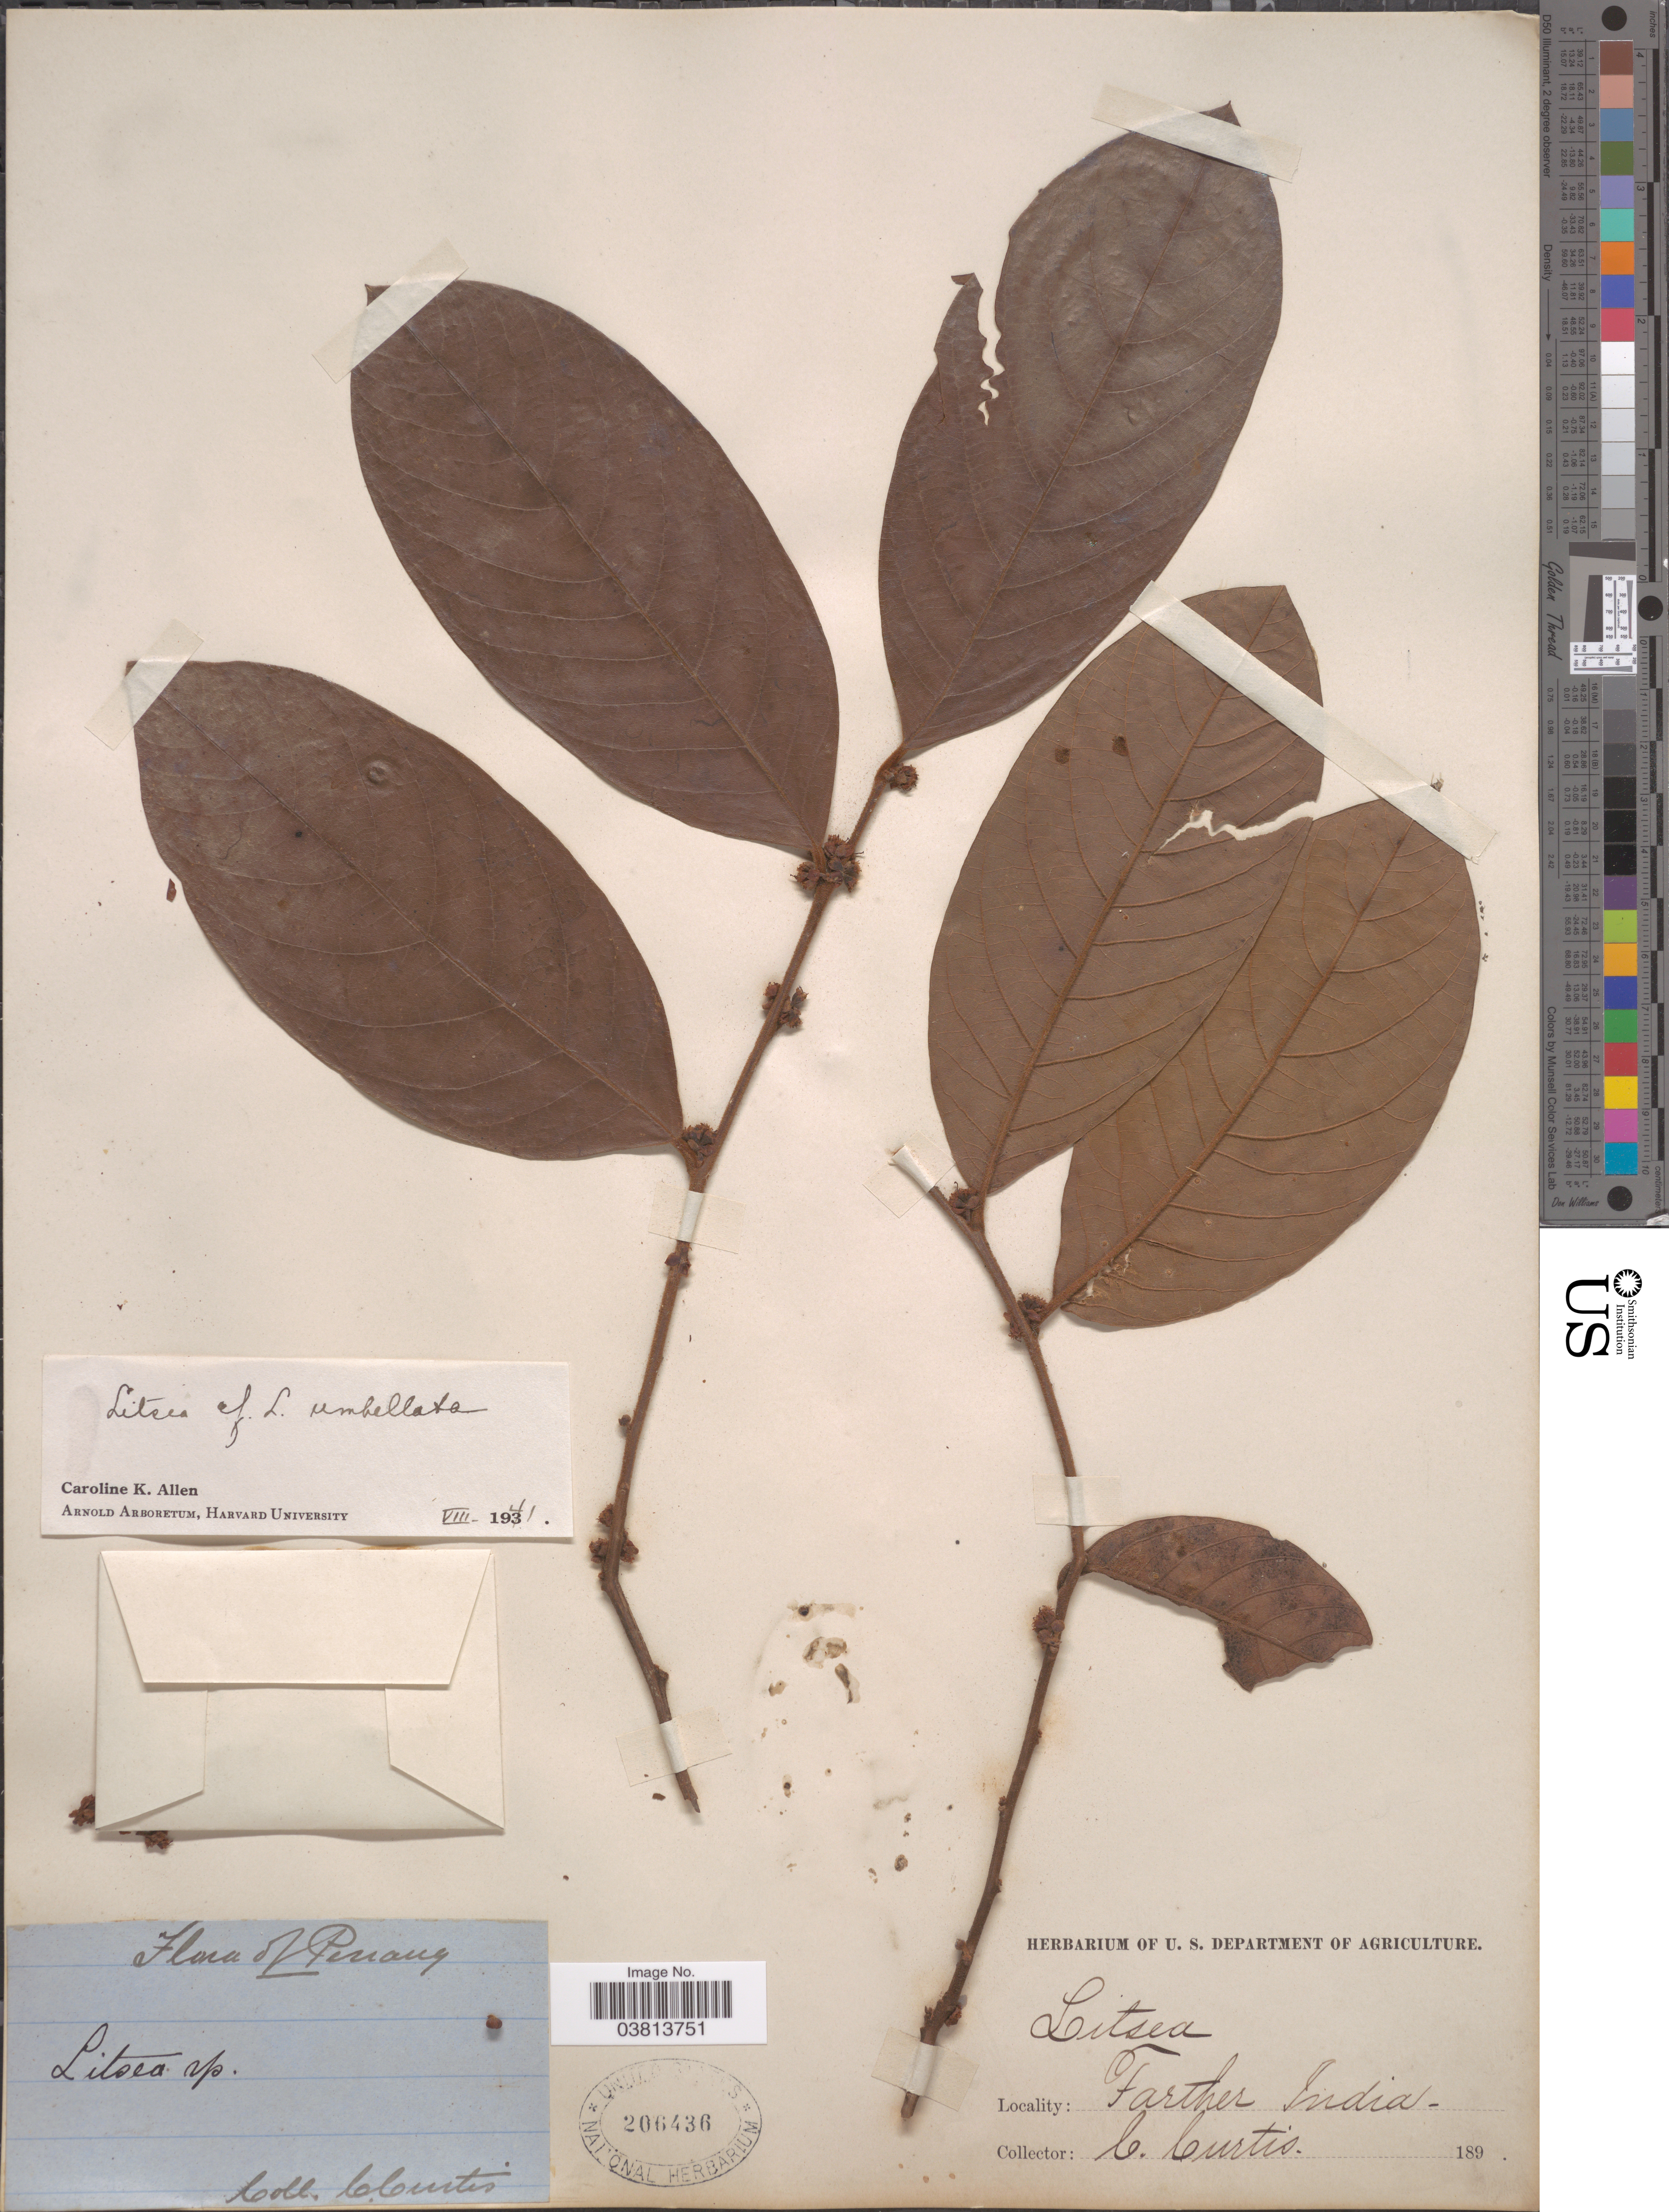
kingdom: Plantae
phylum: Tracheophyta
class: Magnoliopsida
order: Laurales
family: Lauraceae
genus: Litsea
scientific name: Litsea amara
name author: Blume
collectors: C. Curtis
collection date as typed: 189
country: Malaysia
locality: Farther India. Penang.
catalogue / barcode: US 206436